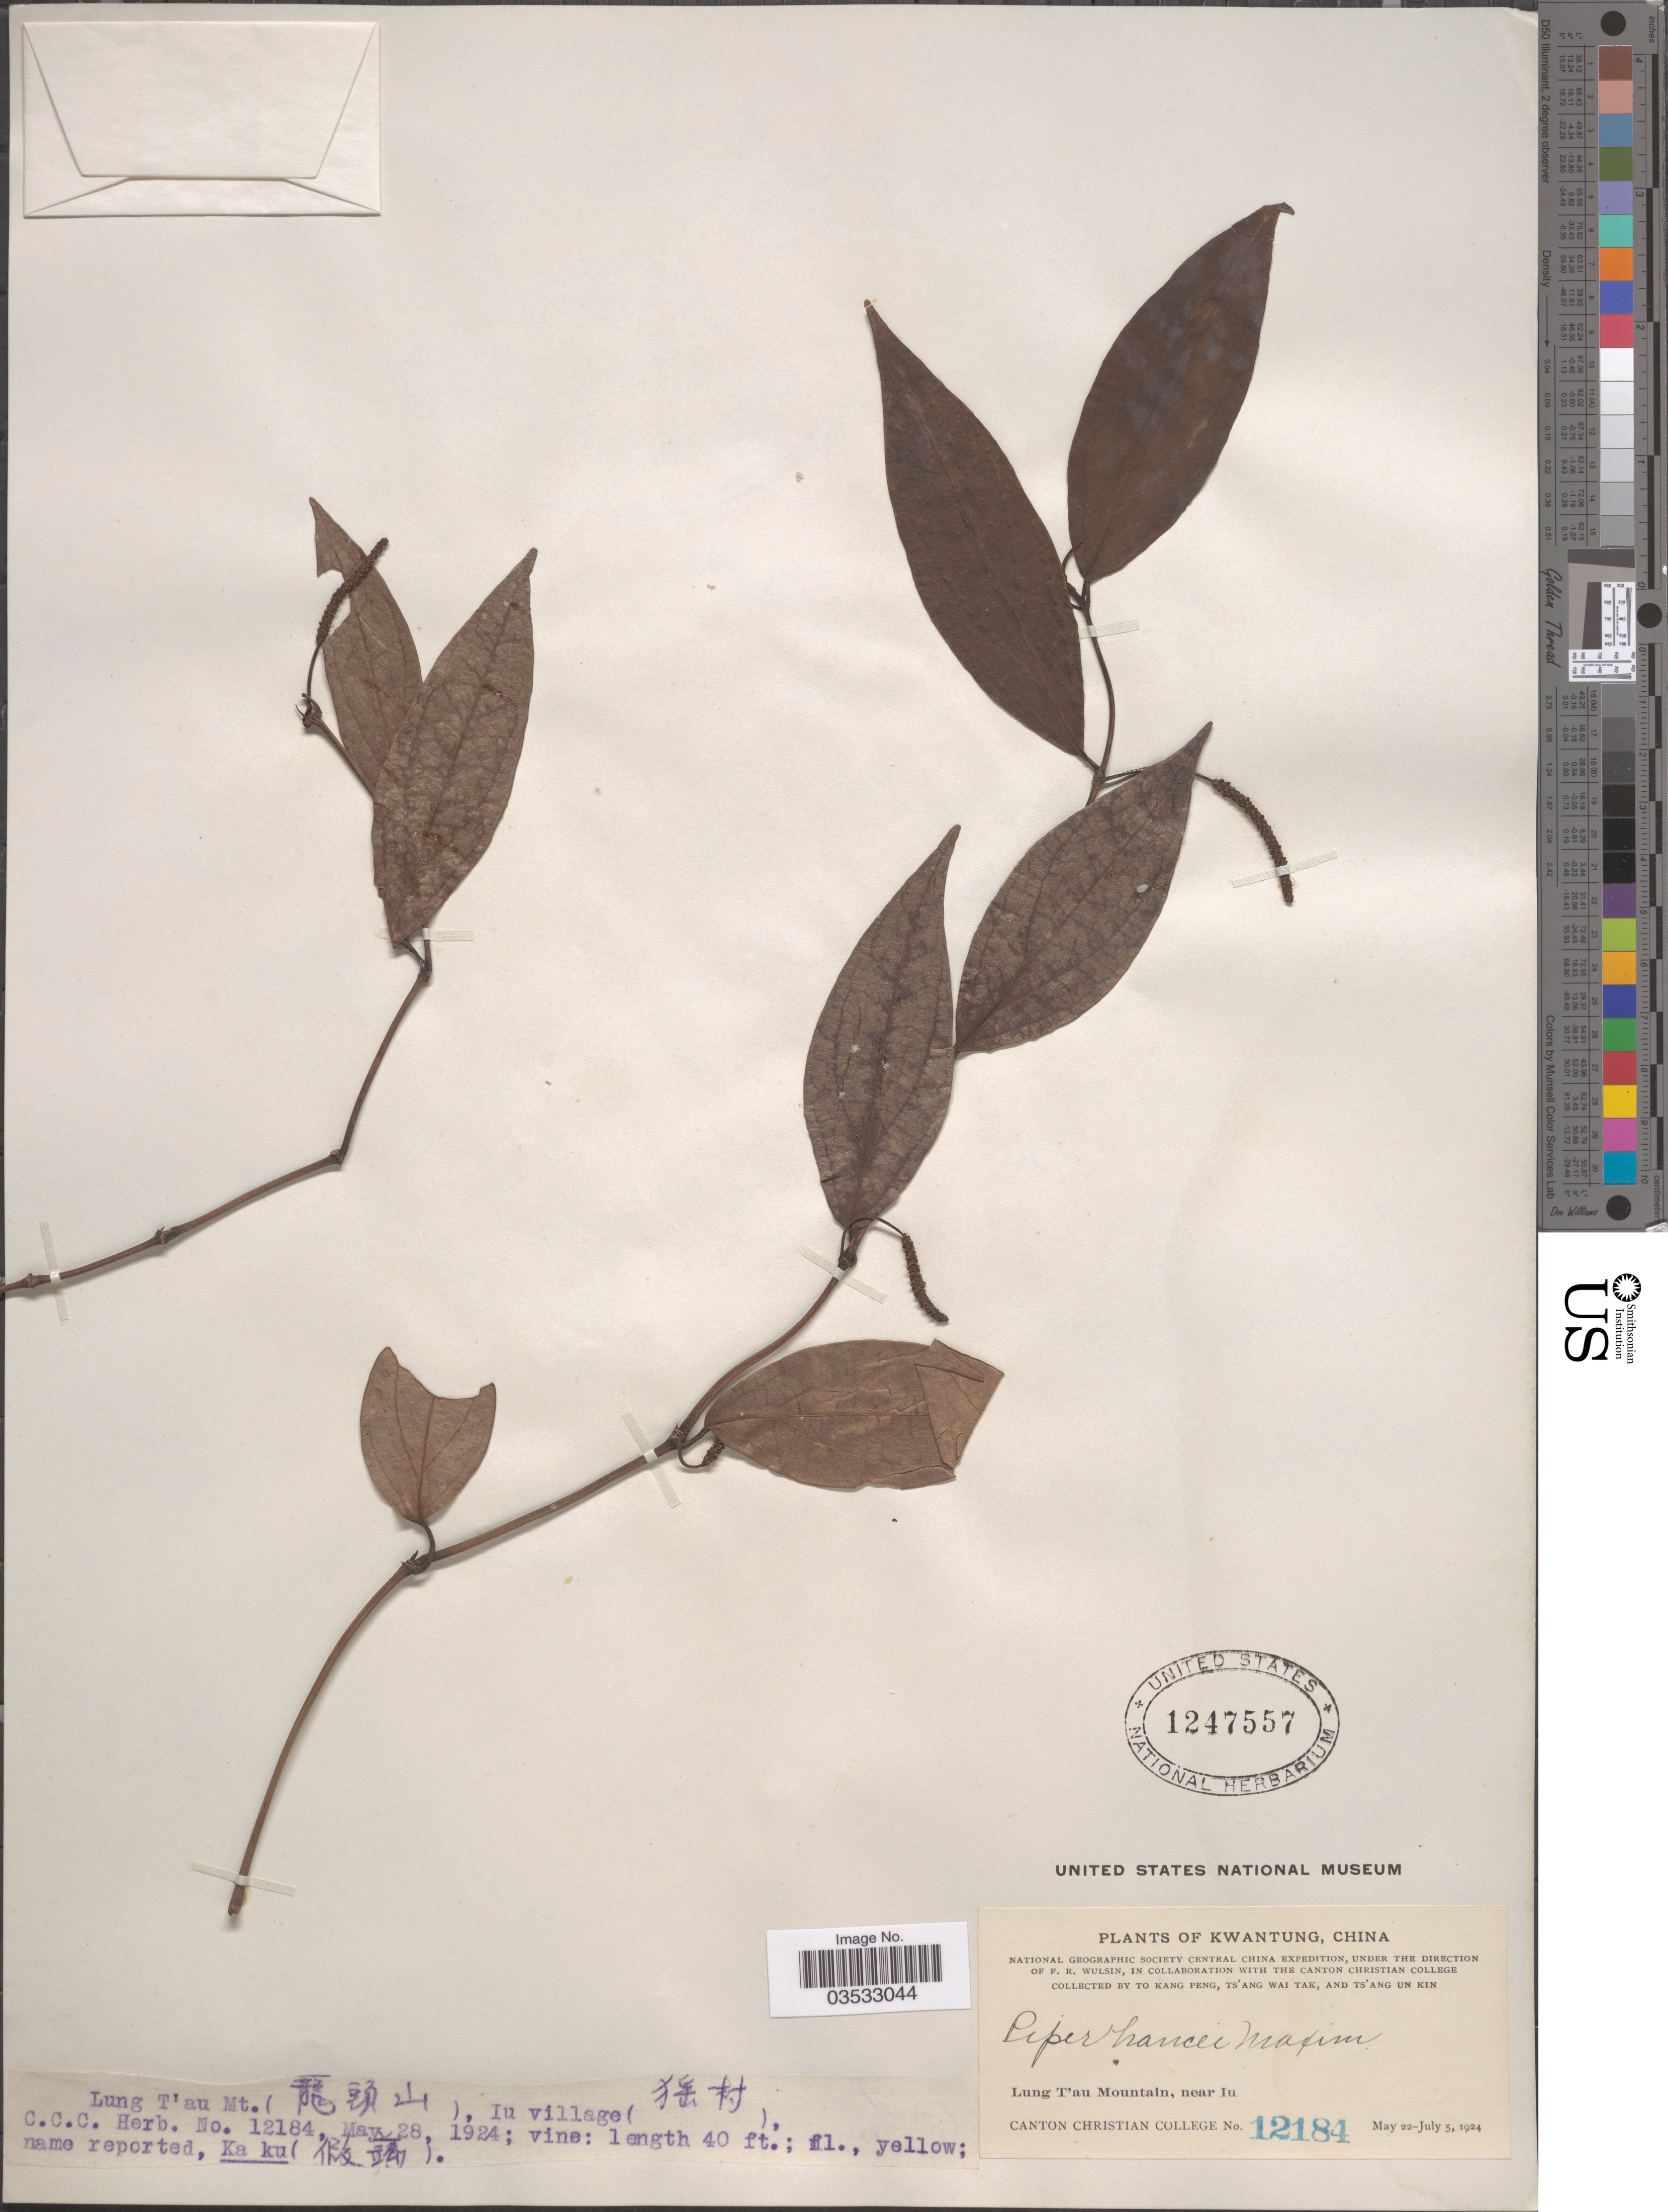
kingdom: Plantae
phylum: Tracheophyta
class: Magnoliopsida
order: Piperales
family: Piperaceae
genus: Piper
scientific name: Piper hancei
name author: Maxim.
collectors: T. K. Peng, W. T. Tsang & Ts' Ang Un Kin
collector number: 12184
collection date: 1924-05-28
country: China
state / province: Guangdong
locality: Kwantung. Lung T'au Mountain, near Iu. Iu village (X).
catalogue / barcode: US 1247557